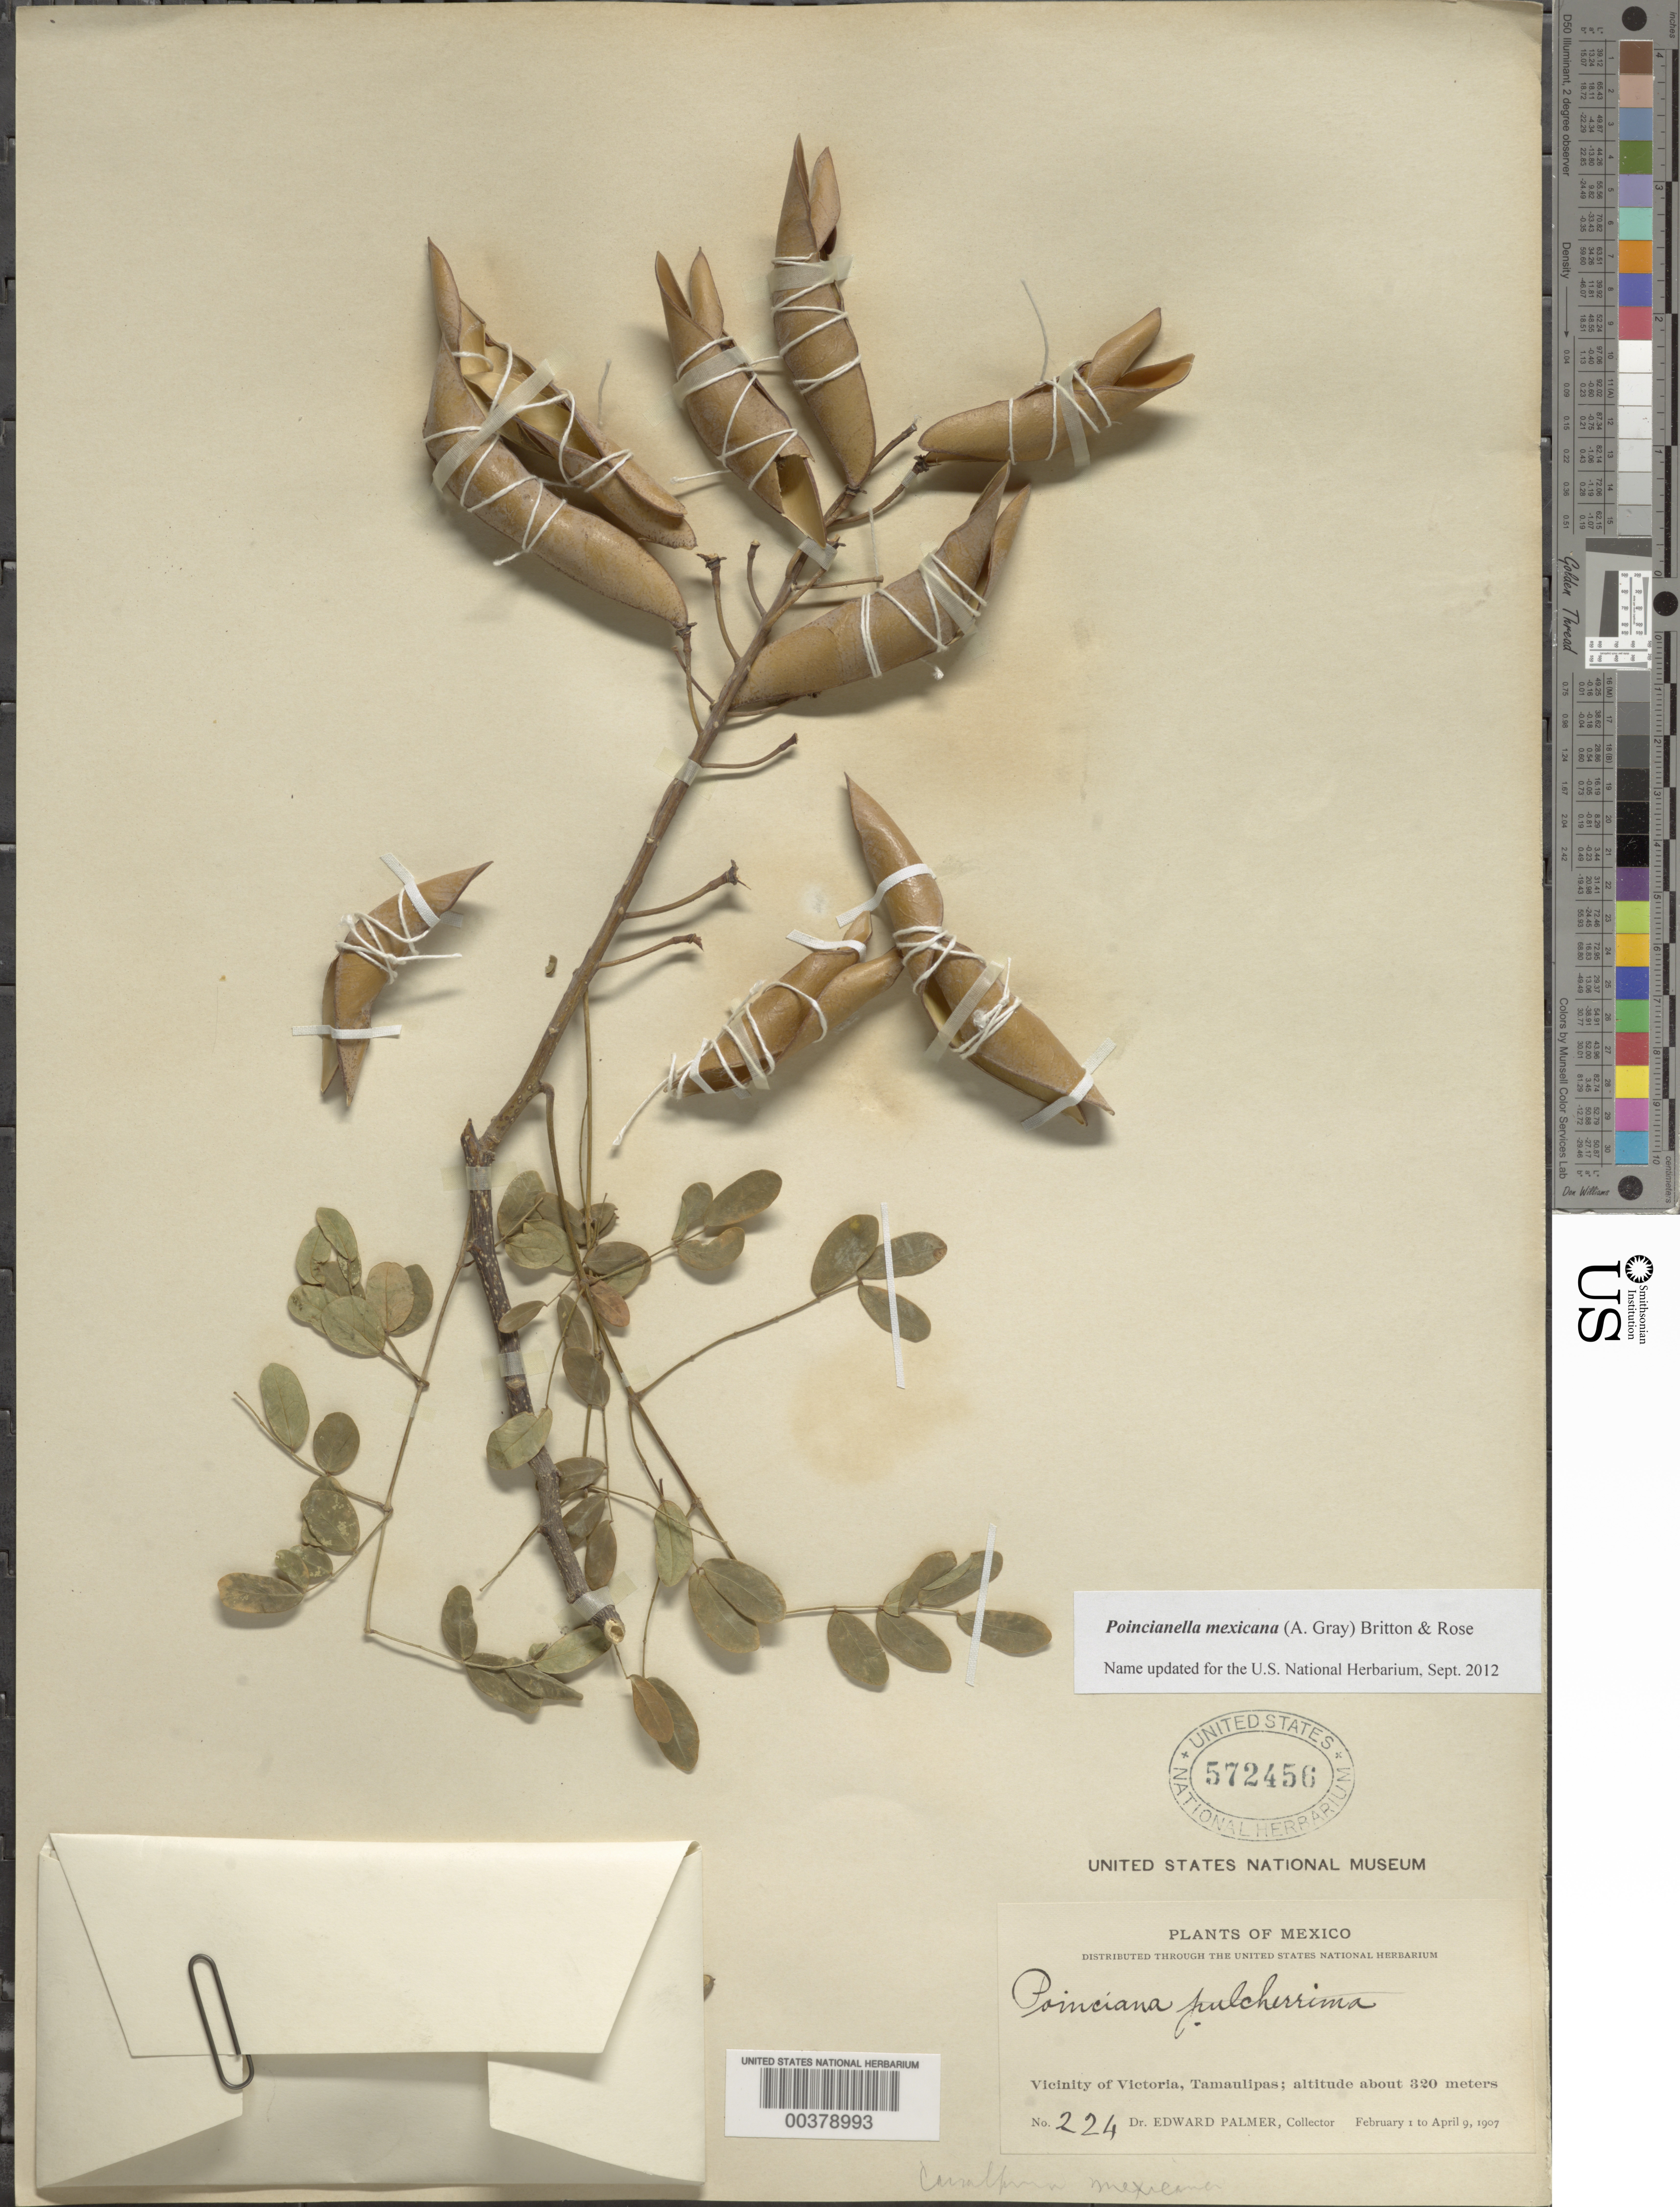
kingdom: Plantae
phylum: Tracheophyta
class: Magnoliopsida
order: Fabales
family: Fabaceae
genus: Erythrostemon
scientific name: Erythrostemon mexicanus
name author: (Rose) Gagnon & G.P. Lewis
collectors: E. Palmer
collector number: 224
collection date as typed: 01 Feb 1907 to 09 Apr 1907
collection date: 1907-02-01/1907-04-09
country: Mexico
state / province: Tamaulipas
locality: Vicinity of Victoria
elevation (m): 320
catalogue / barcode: US 572456